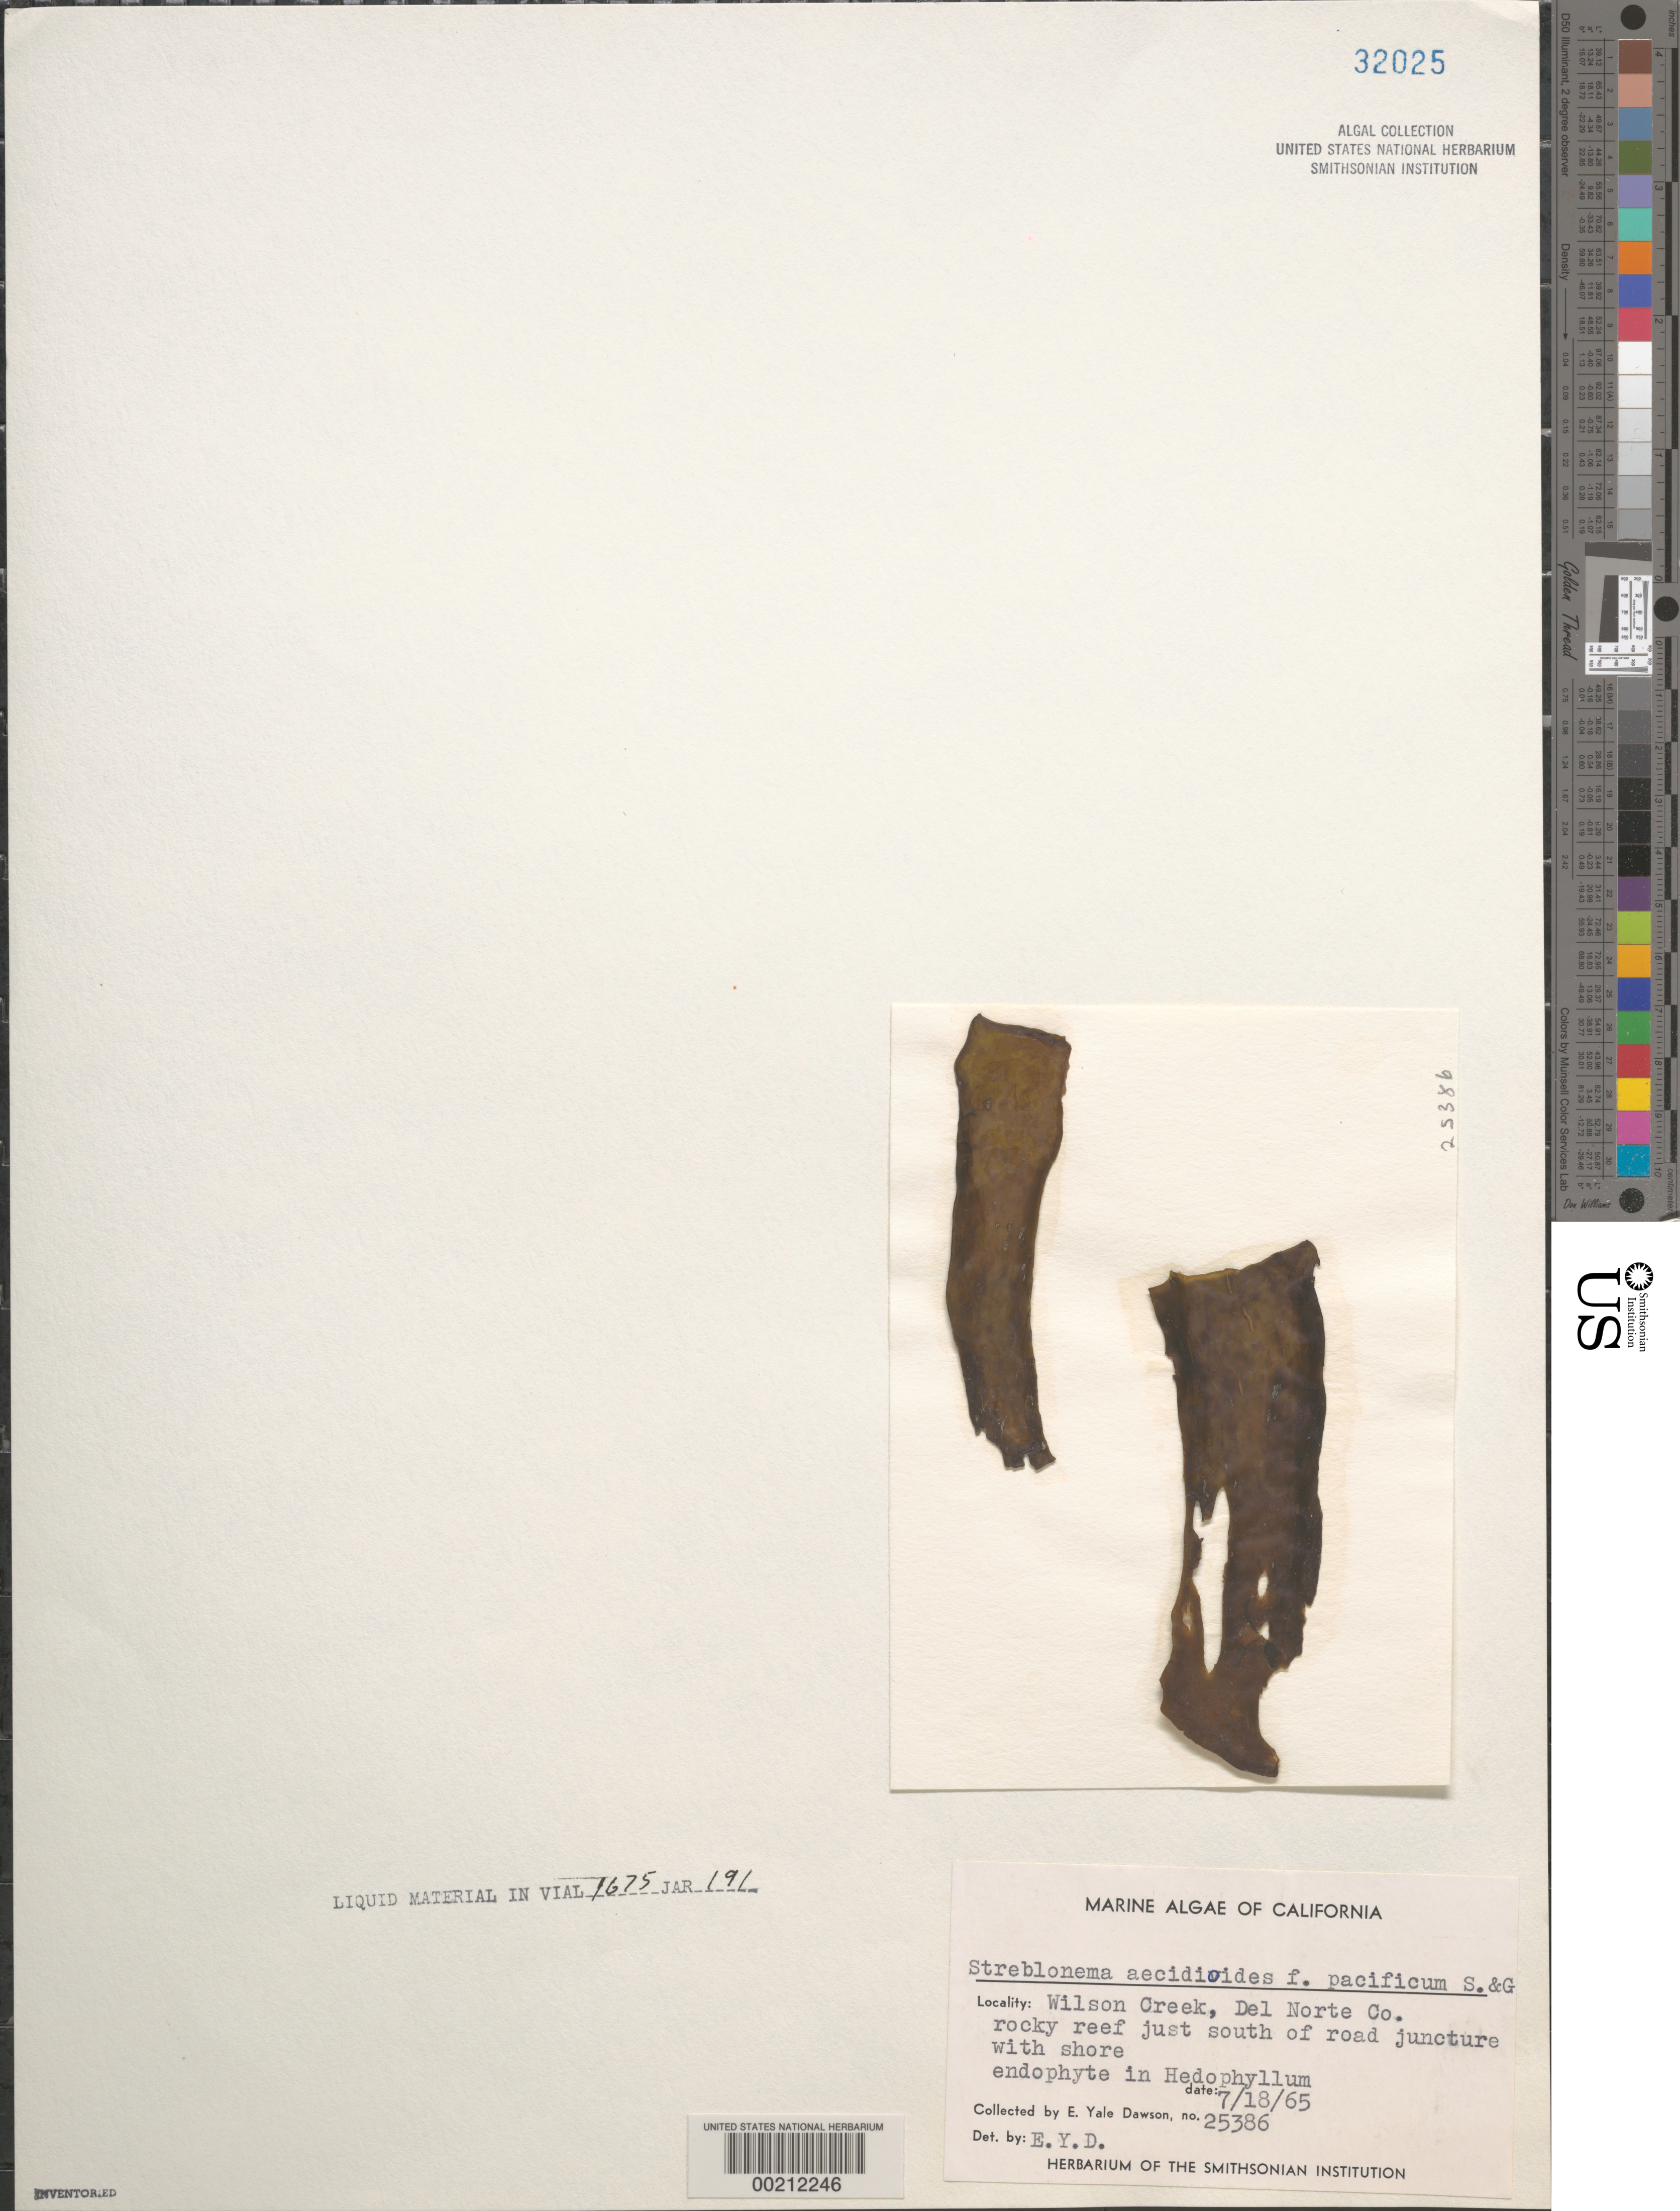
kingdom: Chromista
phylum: Ochrophyta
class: Phaeophyceae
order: Ectocarpales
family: Chordariaceae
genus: Laminariocolax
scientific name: Laminariocolax aecidioides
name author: (Rosenv.) A.F.Peters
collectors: E. Y. Dawson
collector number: EYD 25386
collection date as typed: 18 Jul 1965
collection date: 1965-07-18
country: United States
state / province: California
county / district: Del Norte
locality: Wilson Creek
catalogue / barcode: US 32025